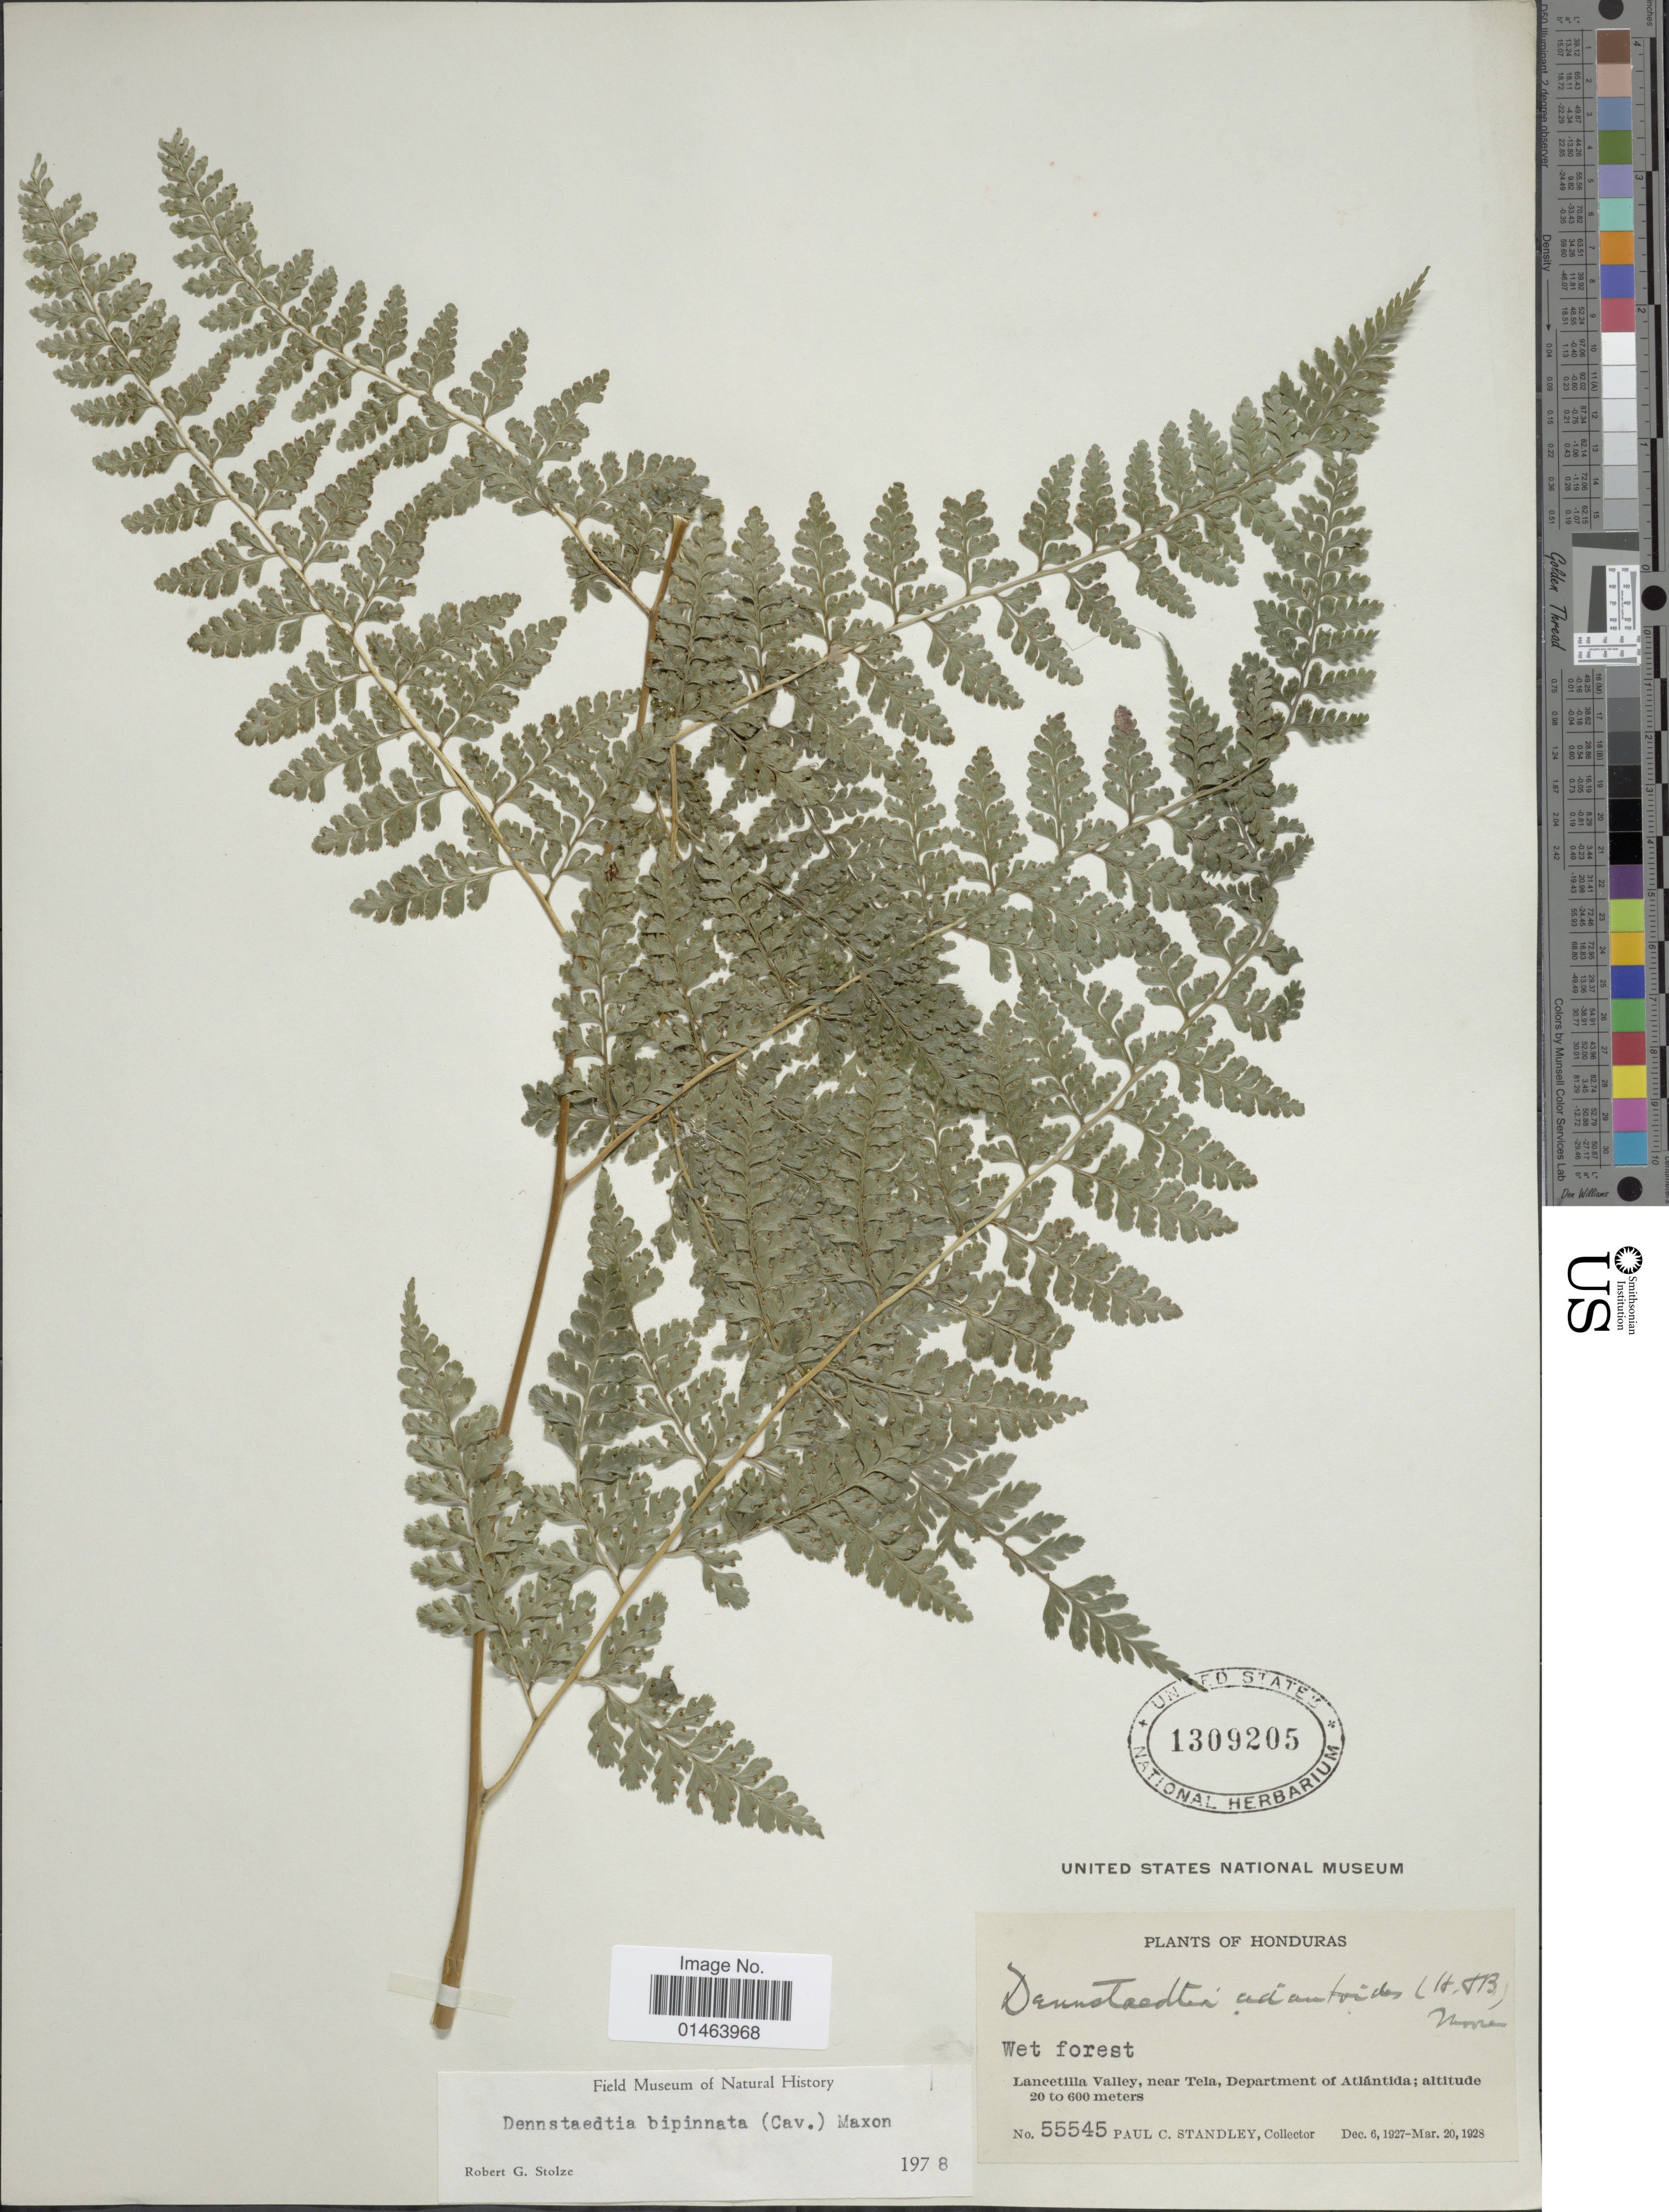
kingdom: Plantae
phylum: Tracheophyta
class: Polypodiopsida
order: Polypodiales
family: Dennstaedtiaceae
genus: Dennstaedtia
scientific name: Dennstaedtia bipinnata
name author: (Cav.) Maxon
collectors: P. C. Standley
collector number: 55545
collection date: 1927-12-06/1928-03-20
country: Honduras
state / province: Atlántida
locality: Honduras, Lancetilla Valley, near Tila.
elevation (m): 20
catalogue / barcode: US 1309205